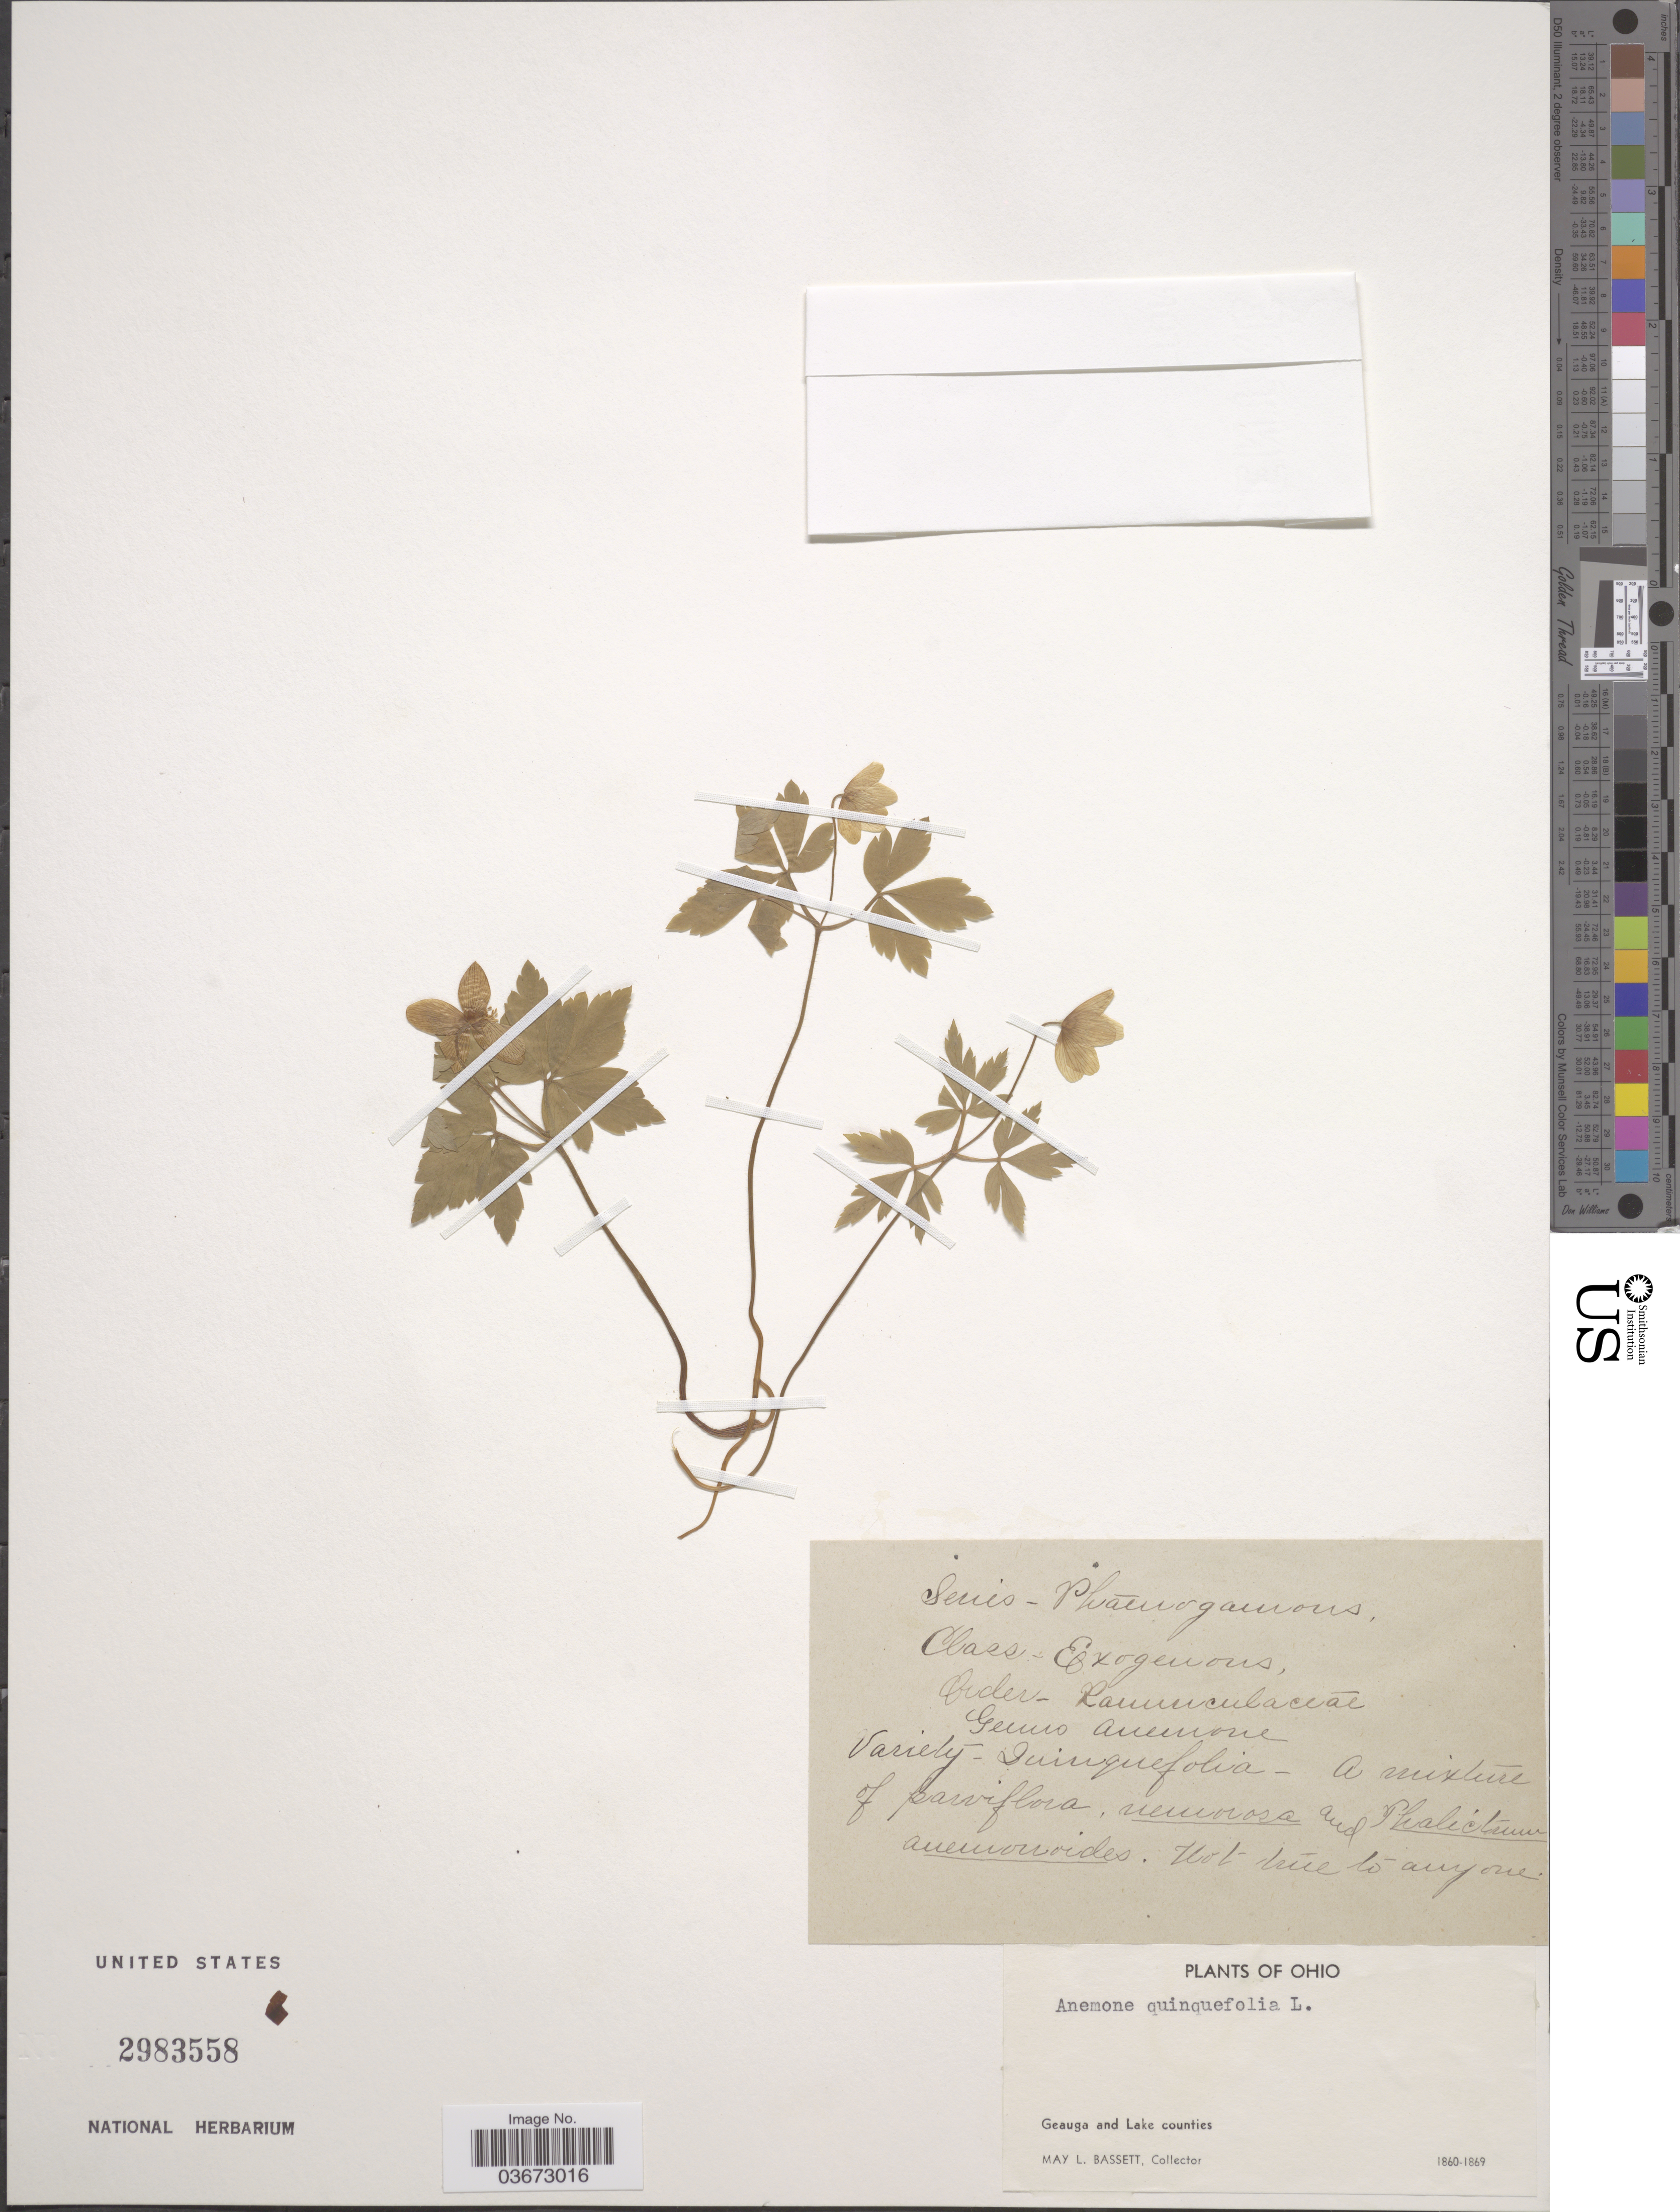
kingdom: Plantae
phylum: Tracheophyta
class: Magnoliopsida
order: Ranunculales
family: Ranunculaceae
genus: Anemone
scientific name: Anemone quinquefolia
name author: L.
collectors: M. L. Bassett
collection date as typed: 1869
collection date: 1860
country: United States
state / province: Ohio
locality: Geauga and Lake counties.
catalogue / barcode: US 2983558